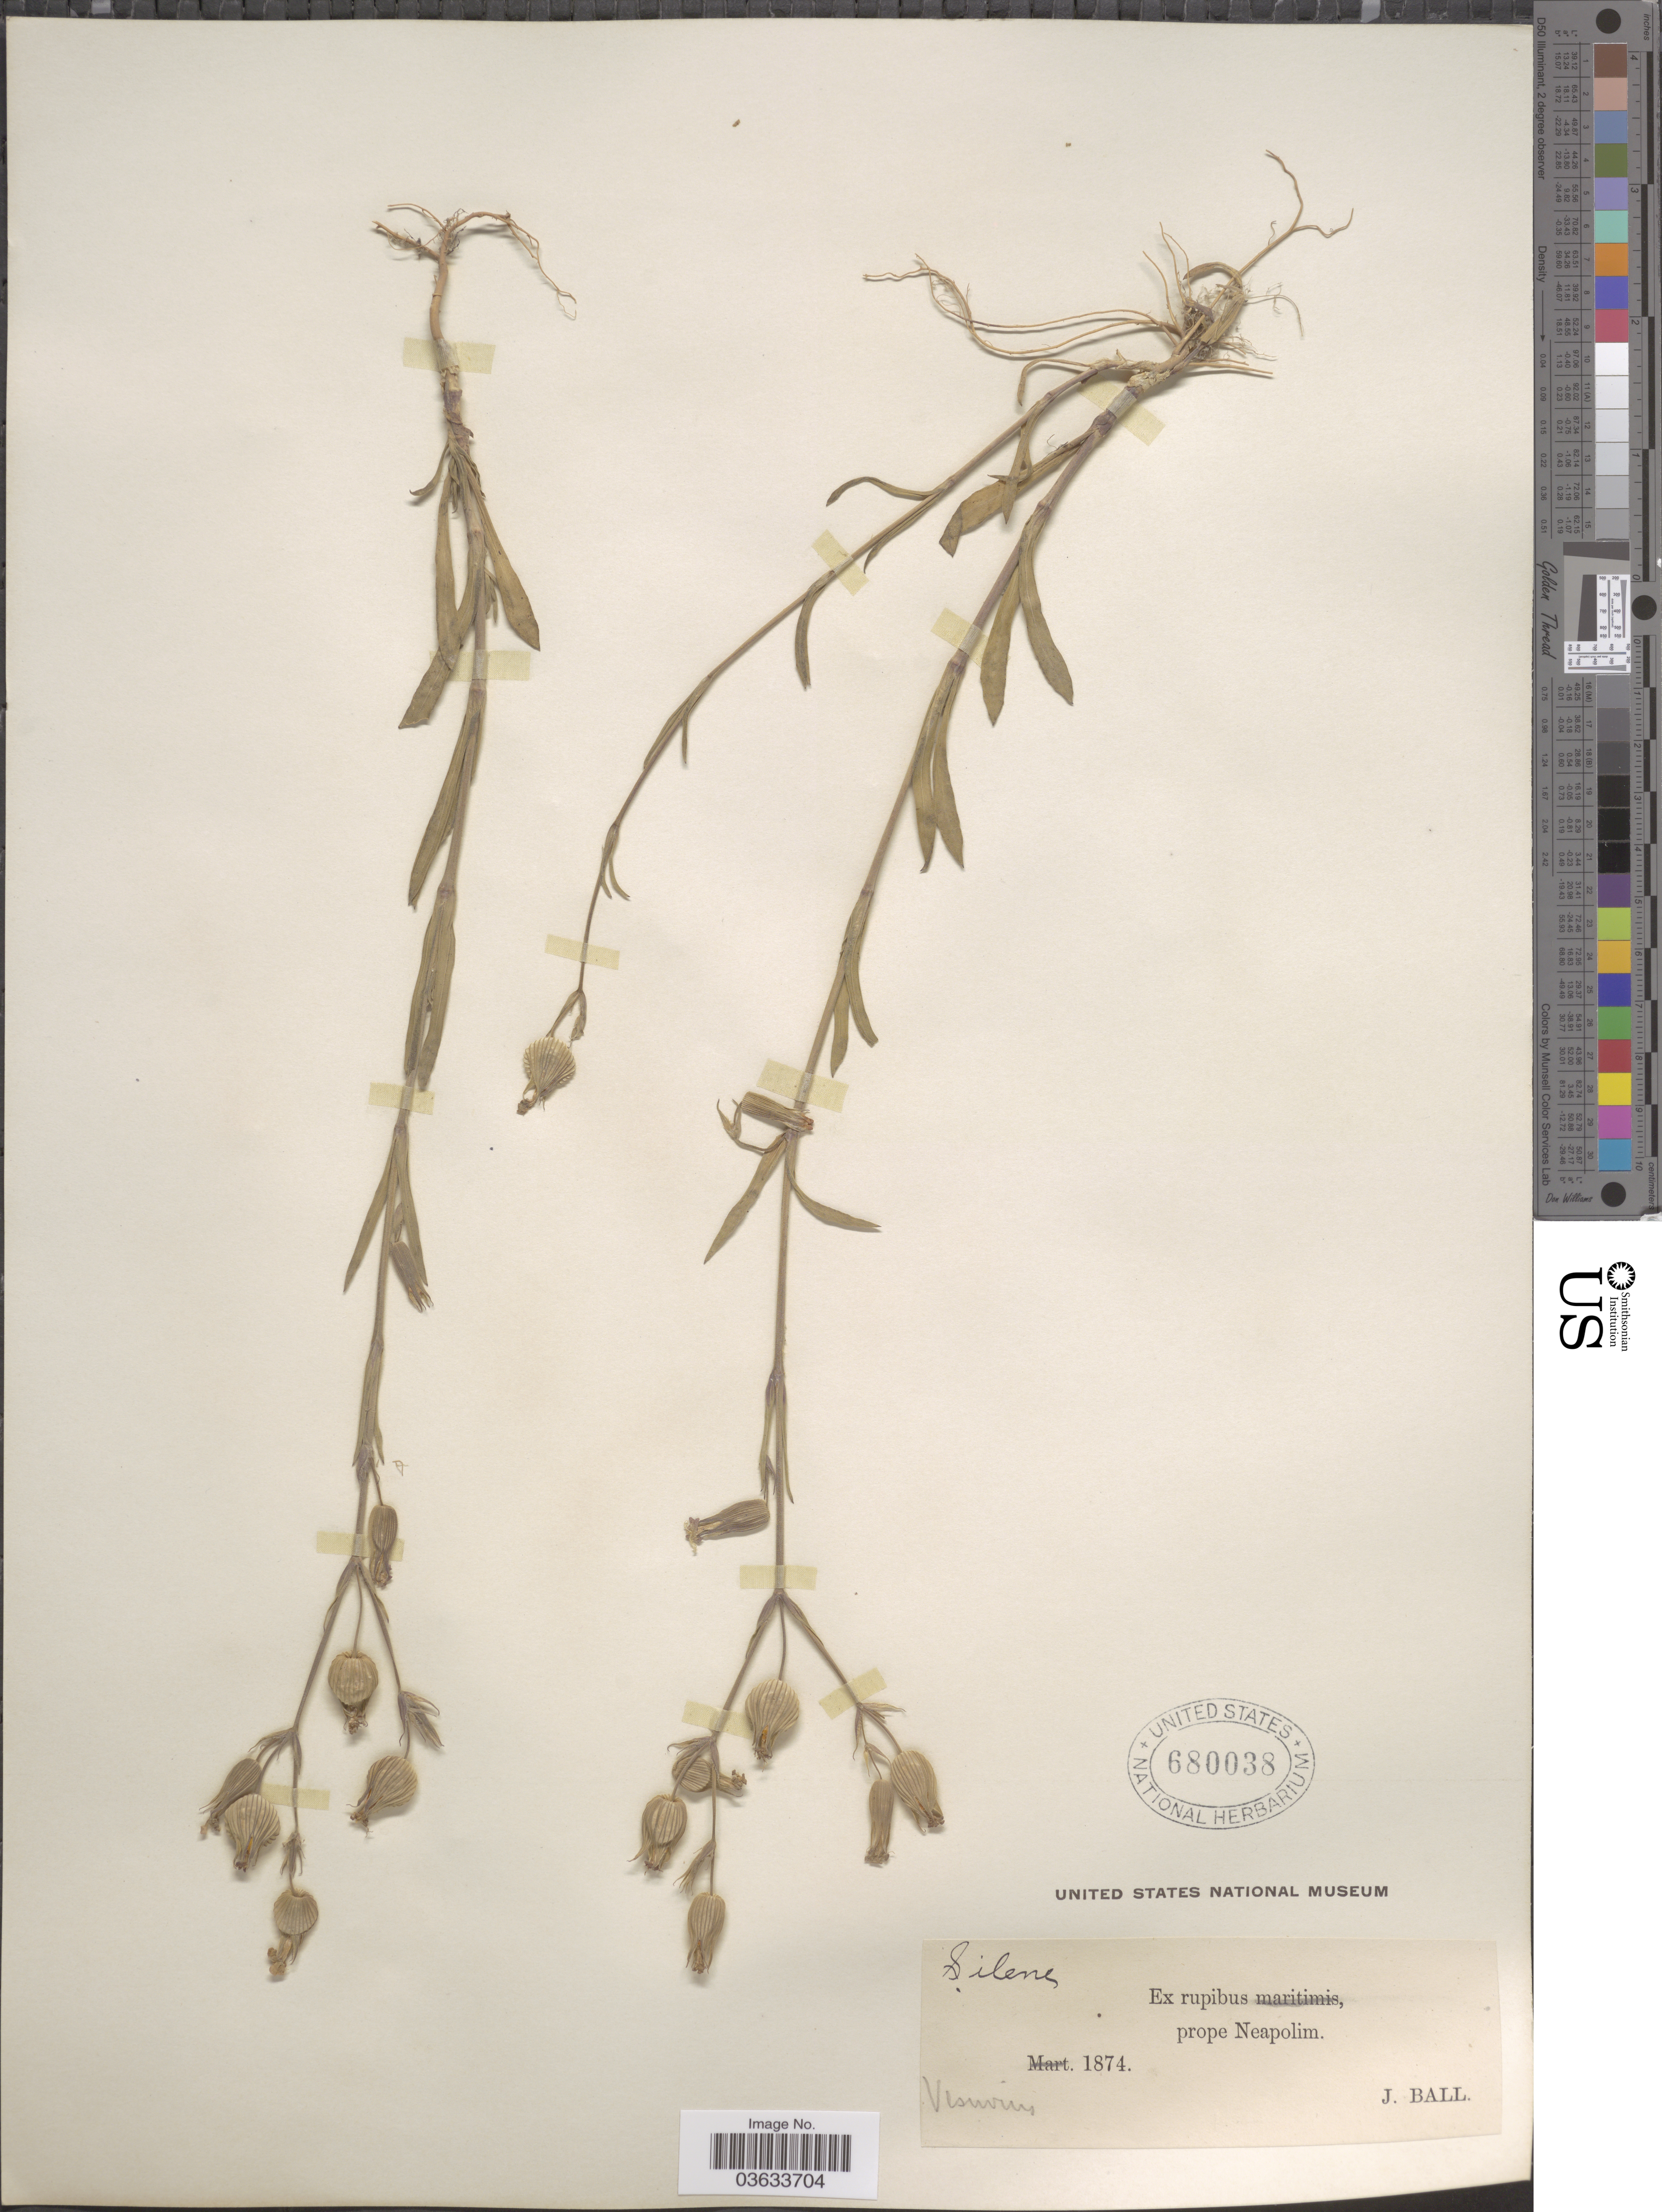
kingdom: Plantae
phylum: Tracheophyta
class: Magnoliopsida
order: Caryophyllales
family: Caryophyllaceae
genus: Silene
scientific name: Silene sp.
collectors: J. Ball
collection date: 1874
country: Italy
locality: Ex rupibus prope Neapolim, Vesuvius.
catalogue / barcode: US 680038